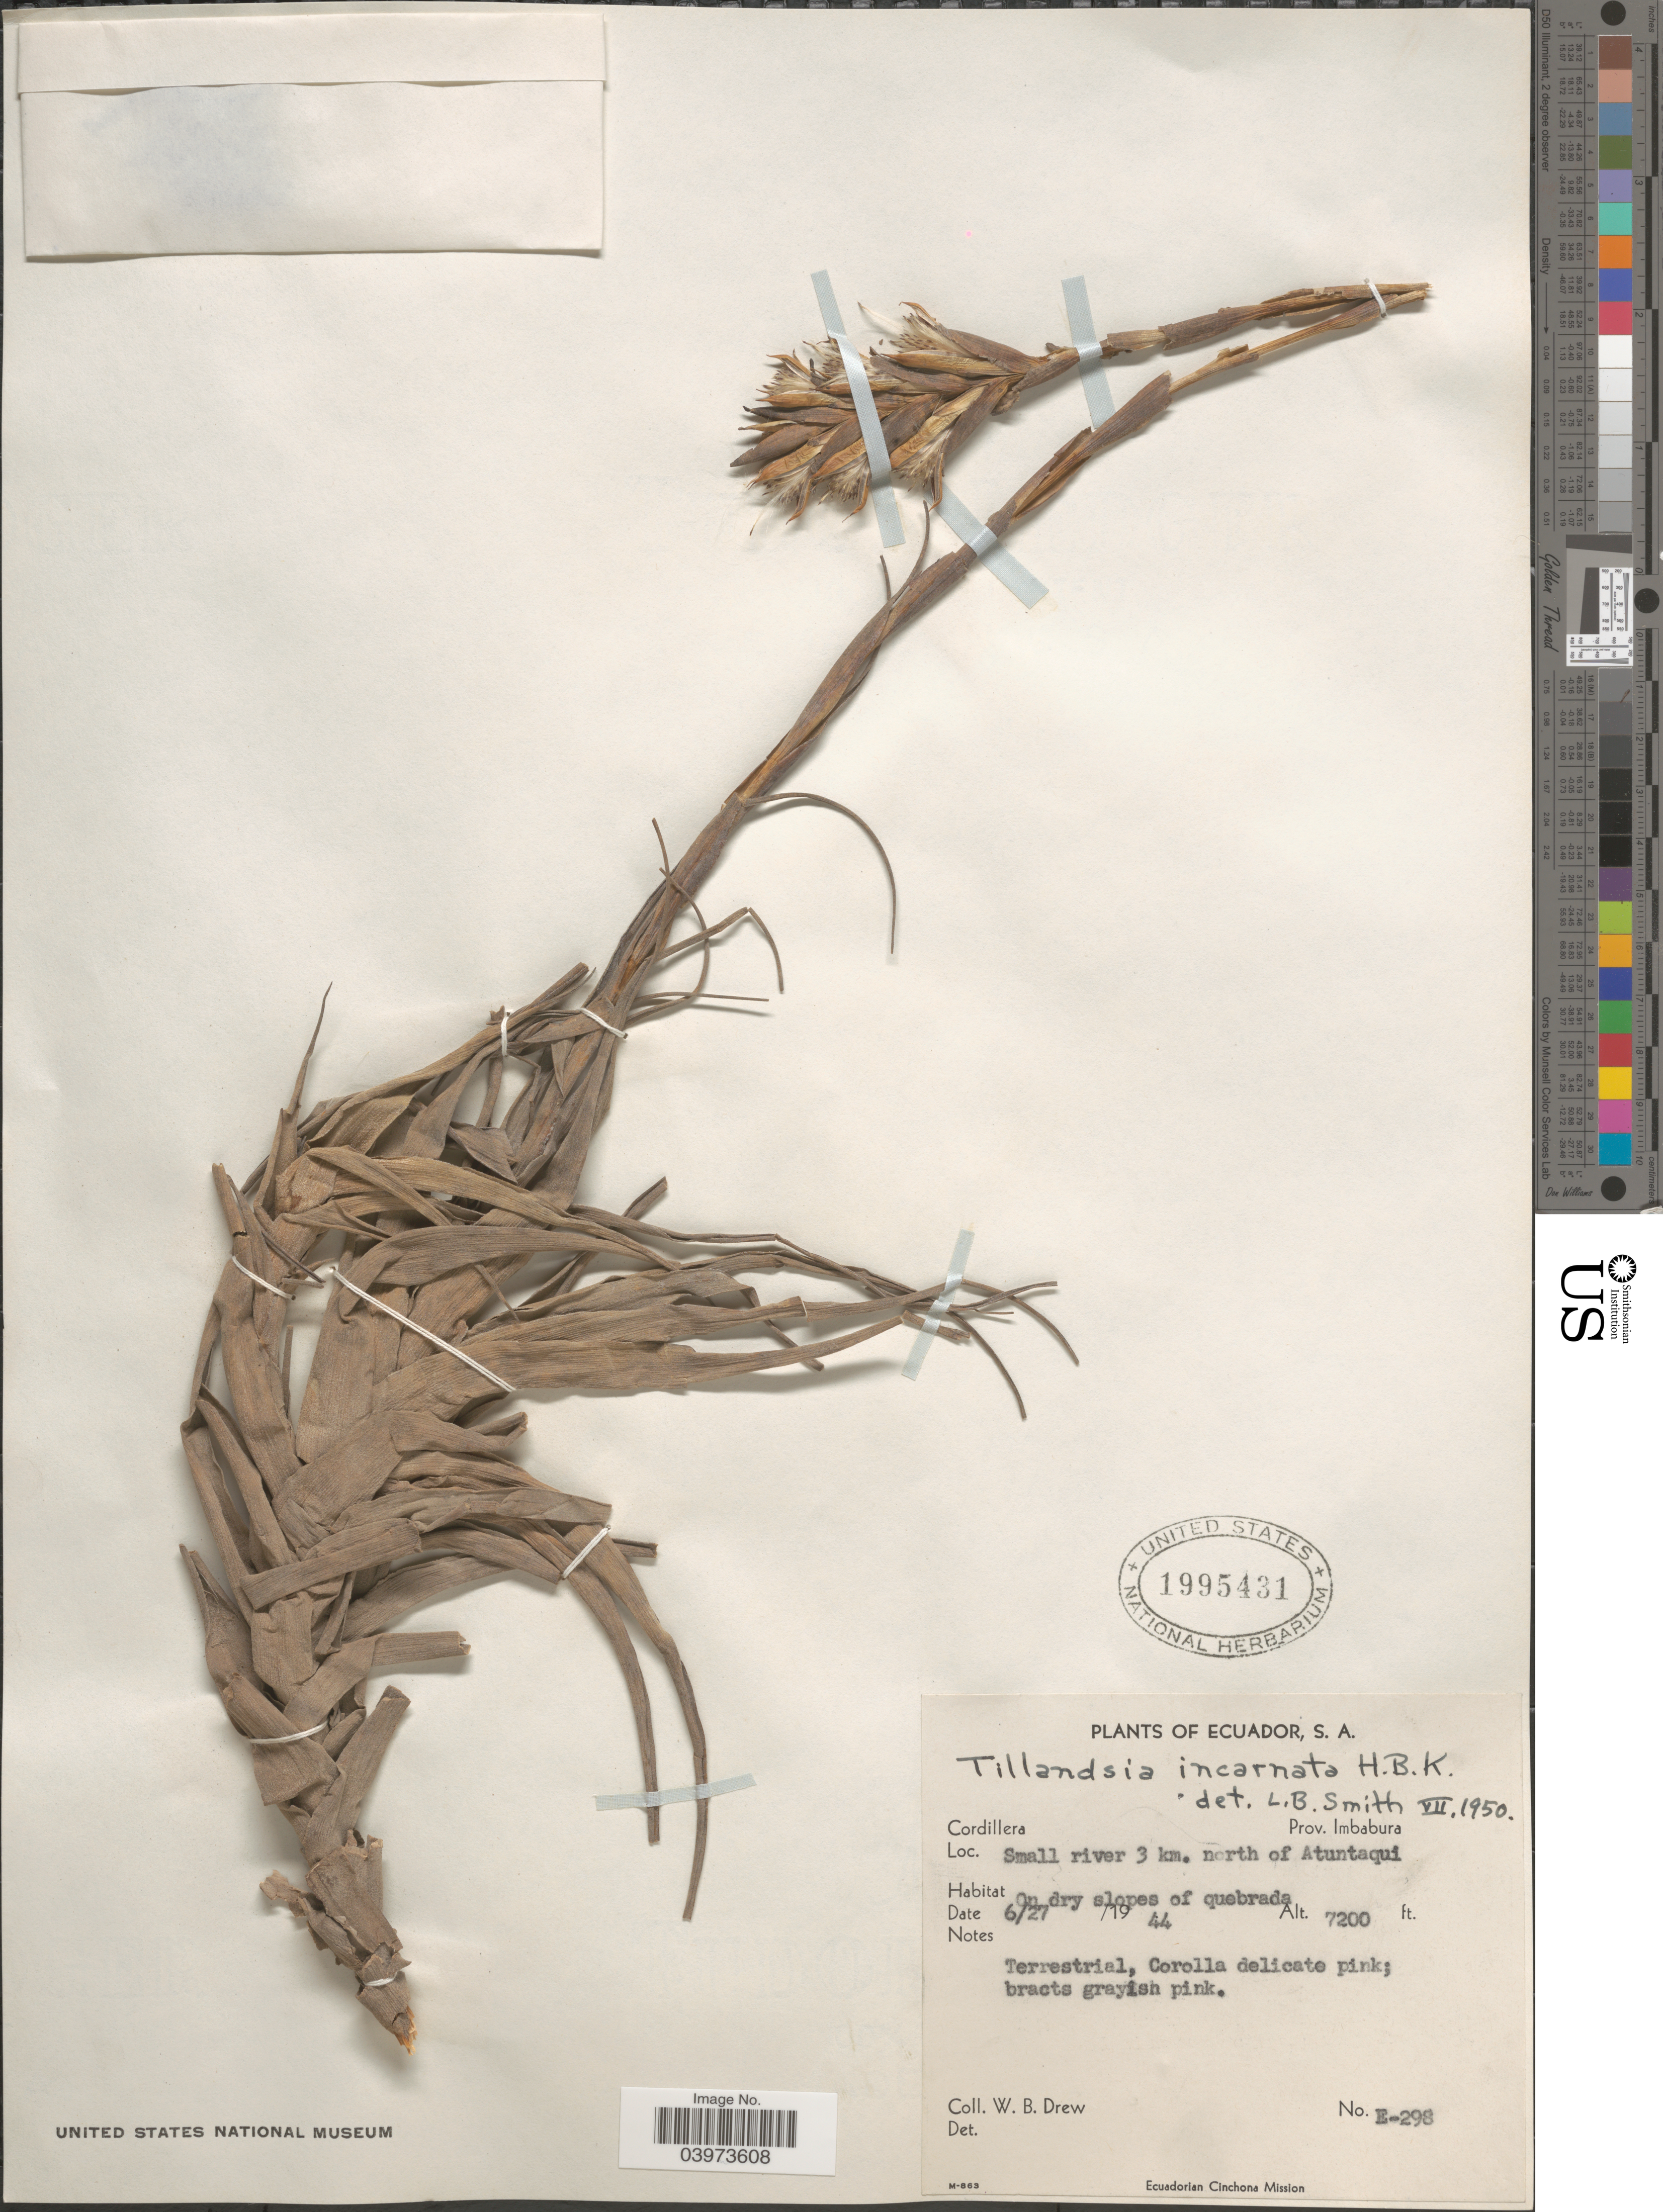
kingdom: Plantae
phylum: Tracheophyta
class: Liliopsida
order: Poales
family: Bromeliaceae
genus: Tillandsia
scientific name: Tillandsia incarnata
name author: Kunth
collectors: W. B. Drew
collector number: E-298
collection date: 1944-06-27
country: Ecuador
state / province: Imbabura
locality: Cordillera. Small river 3 km. north of Atuntaqui. Ecuadorian Cinchona Mission.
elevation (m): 2195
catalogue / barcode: US 1995431